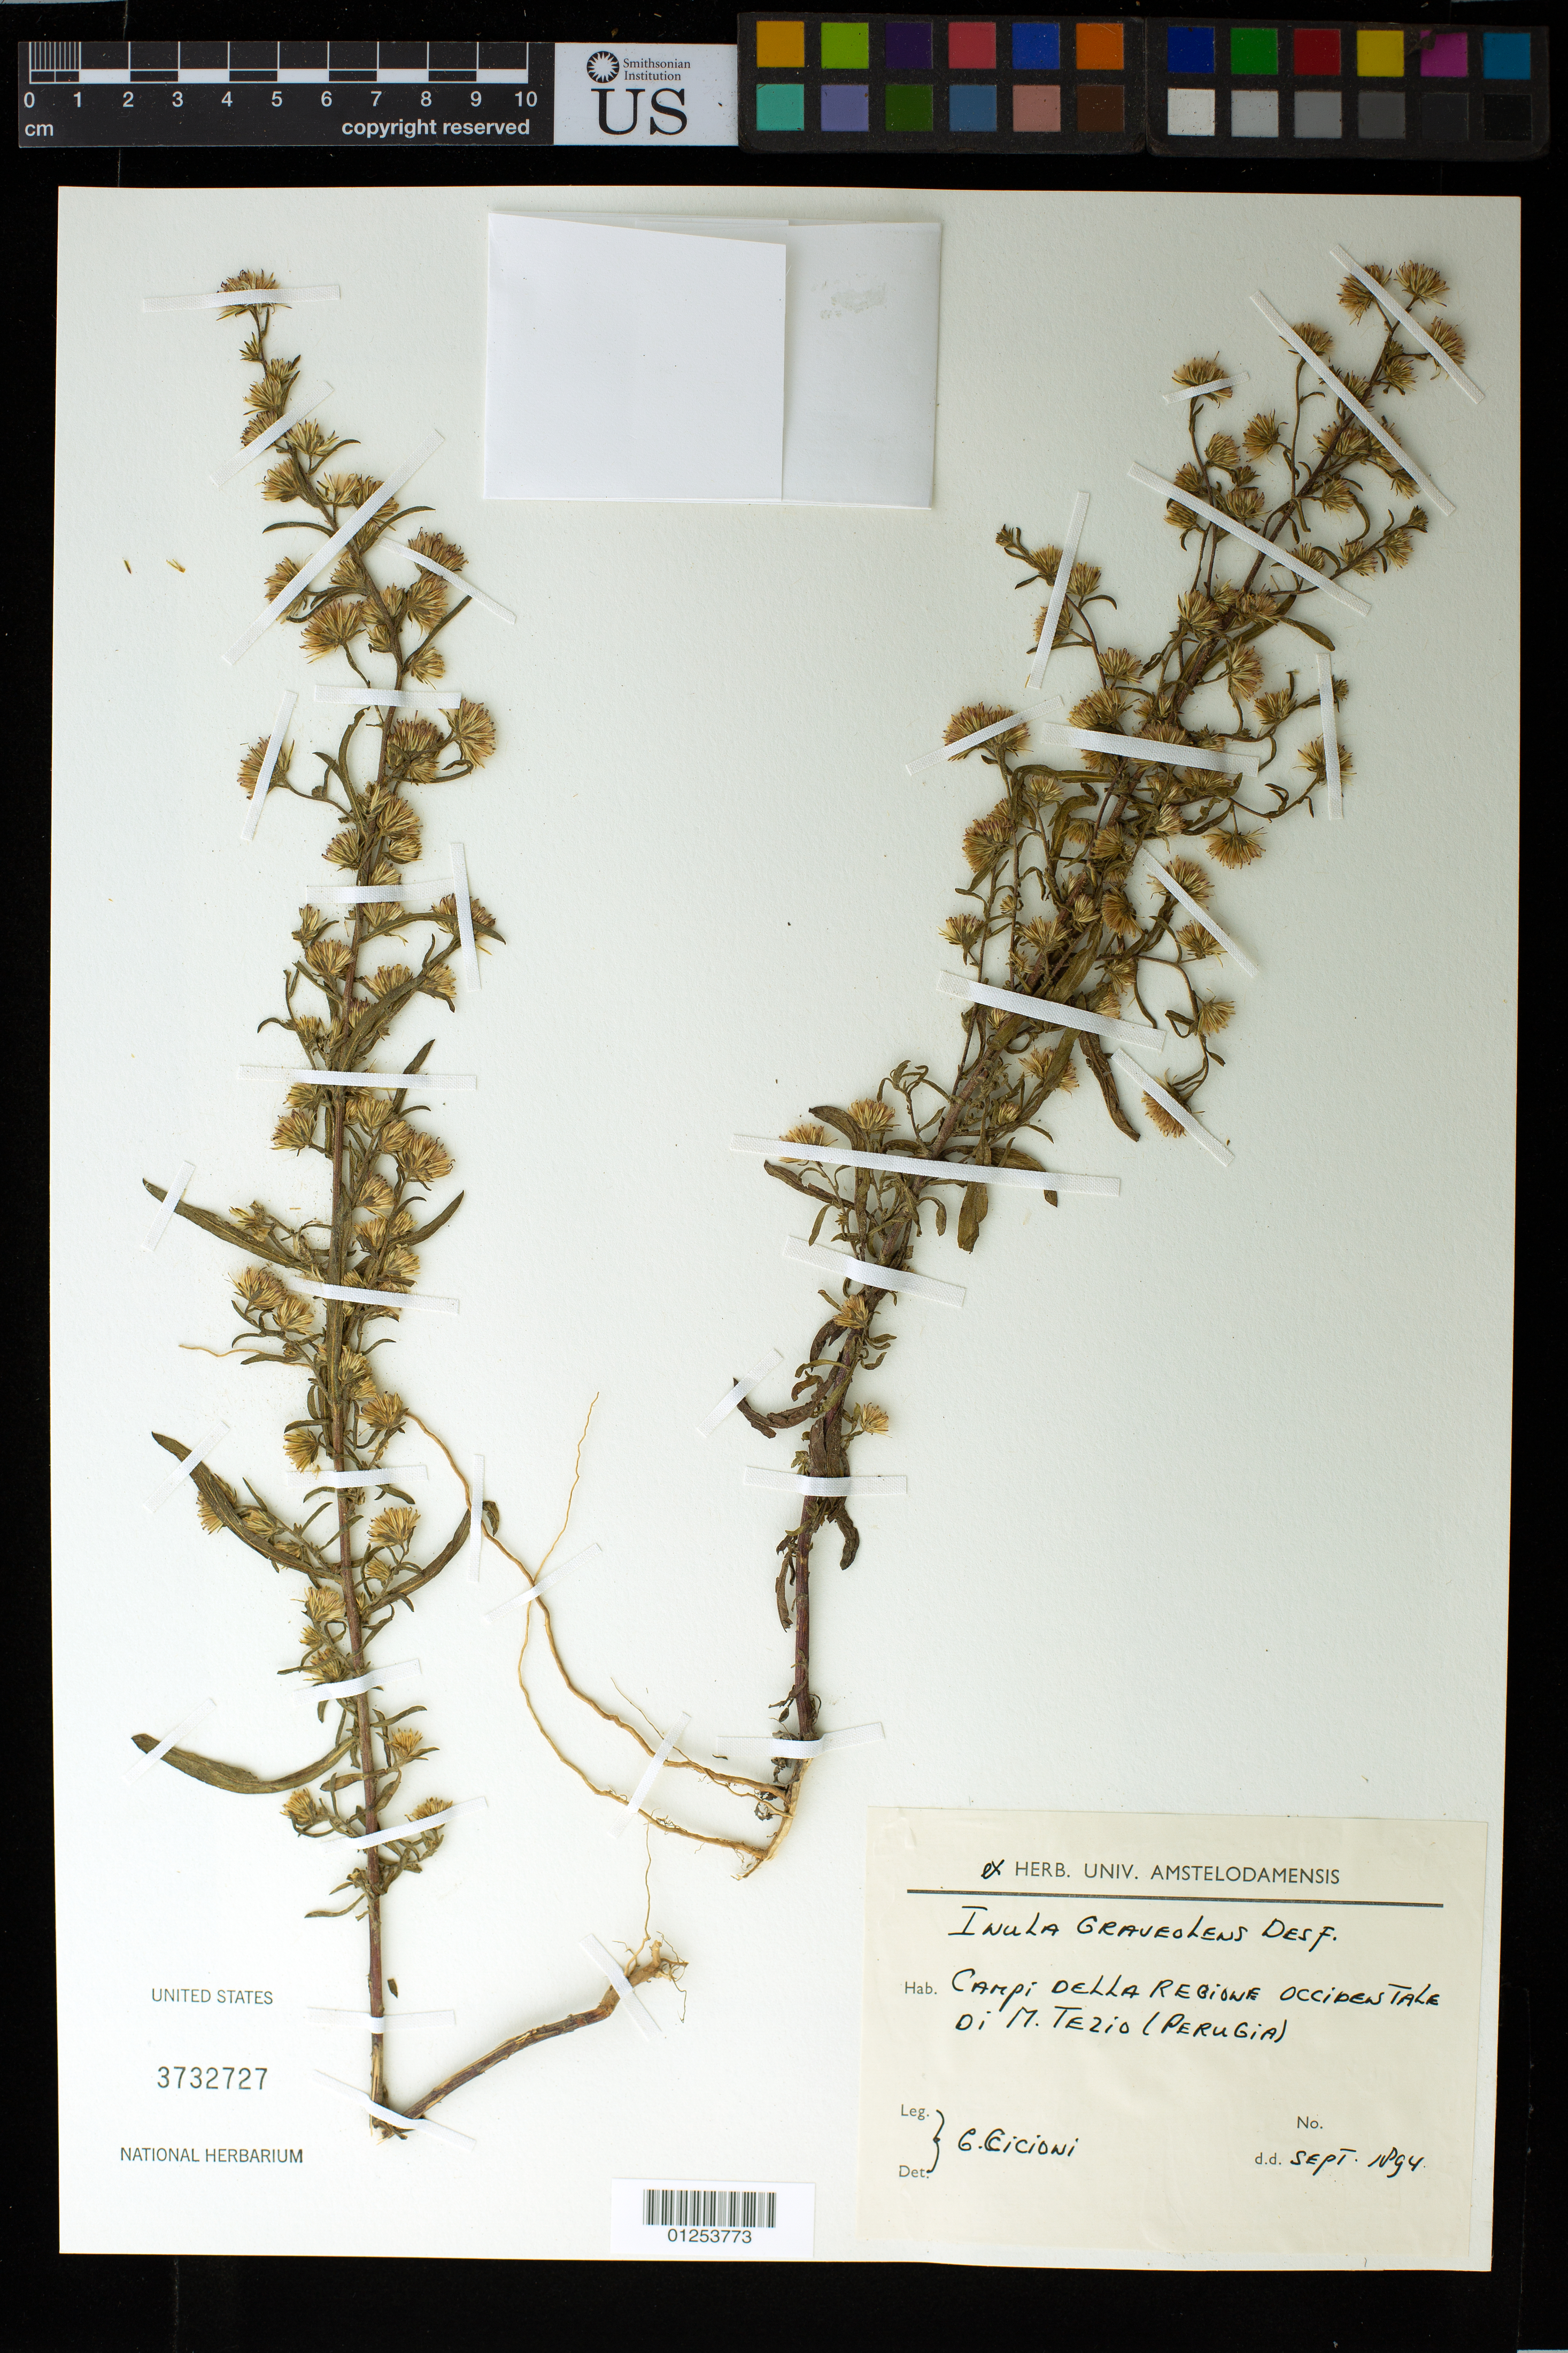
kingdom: Plantae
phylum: Tracheophyta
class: Magnoliopsida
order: Asterales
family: Asteraceae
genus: Inula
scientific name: Inula graveolens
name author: (L.) Desf.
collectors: G. Cicioni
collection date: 1894-09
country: Italy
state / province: Umbria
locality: Campi Della Regione Occidentale Di M. Tezio (Perugia).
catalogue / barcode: US 3732727